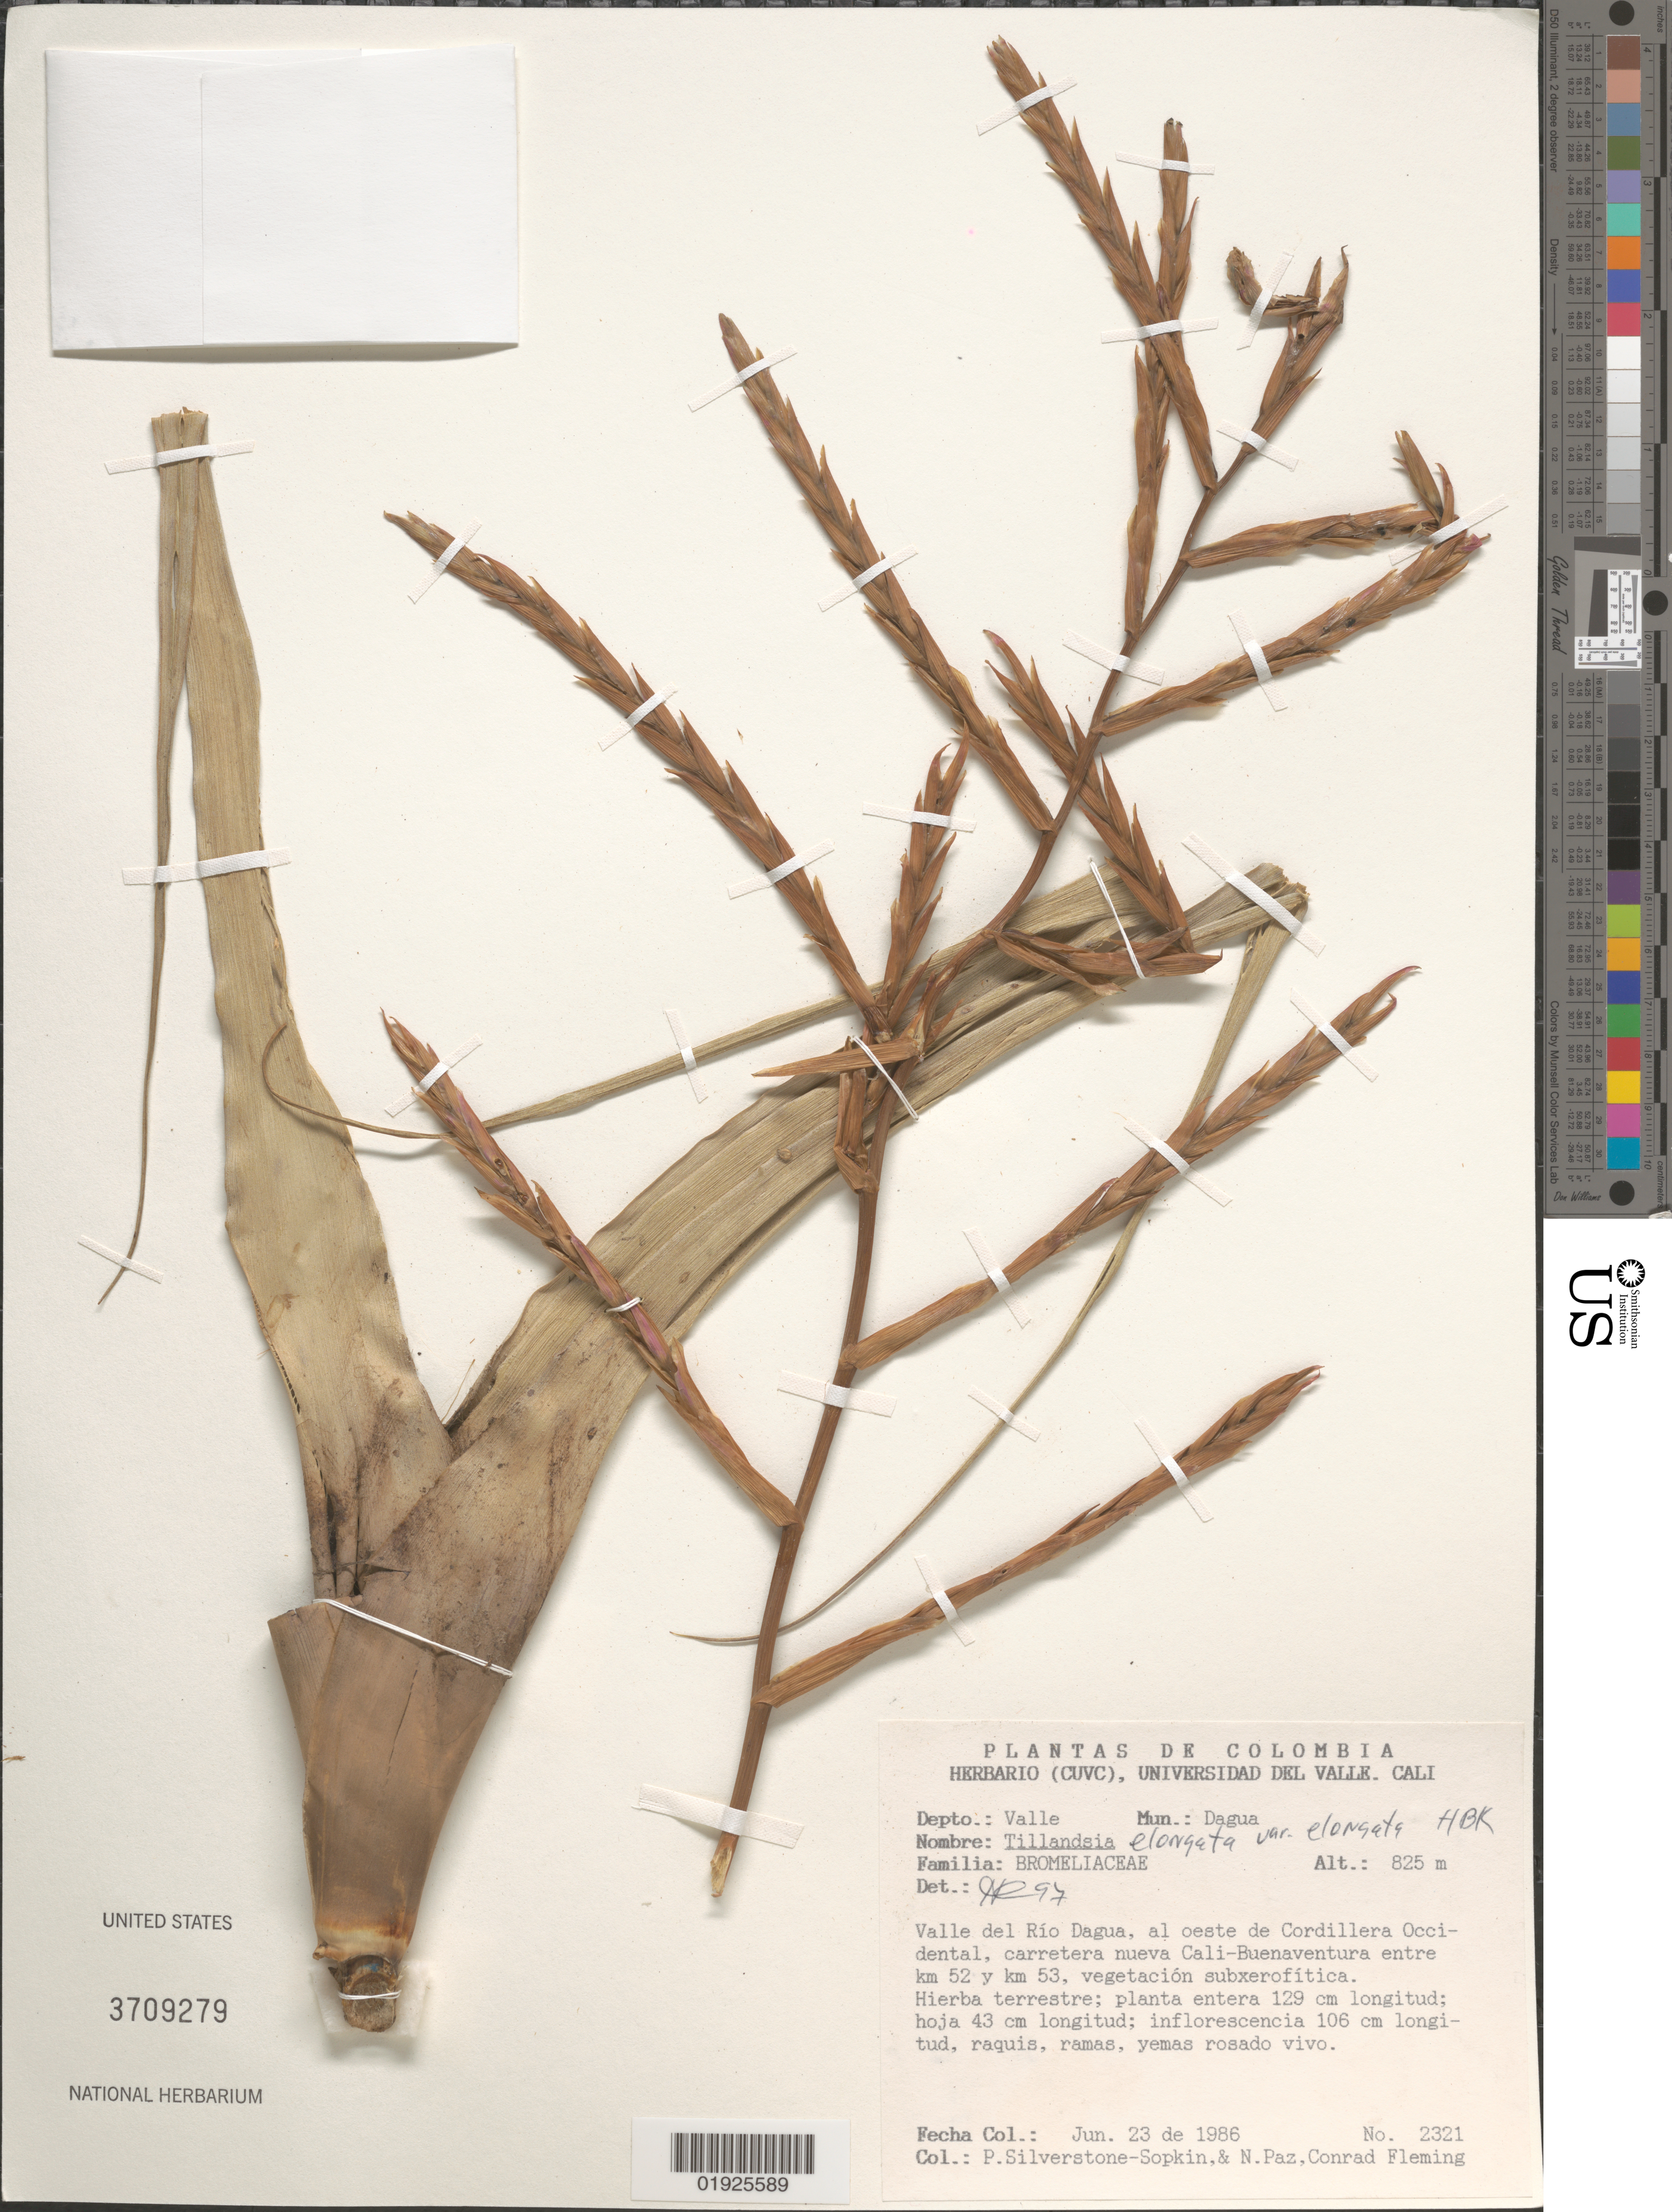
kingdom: Plantae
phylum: Tracheophyta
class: Liliopsida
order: Poales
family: Bromeliaceae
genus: Tillandsia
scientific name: Tillandsia elongata var. elongata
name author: Kunth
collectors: P. A. Silverstone-Sopkin, N. Paz & C. Fleming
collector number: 2321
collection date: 1986-06-23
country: Colombia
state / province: Valle del Cauca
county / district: Dagua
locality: Valle del Rio Dagua, al oeste de Cordillera Occidental, carretera nueva Cali-Buenaventura entre km 52 y km 53.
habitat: Vegetacion subxerofitica.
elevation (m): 825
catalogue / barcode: US 3709279